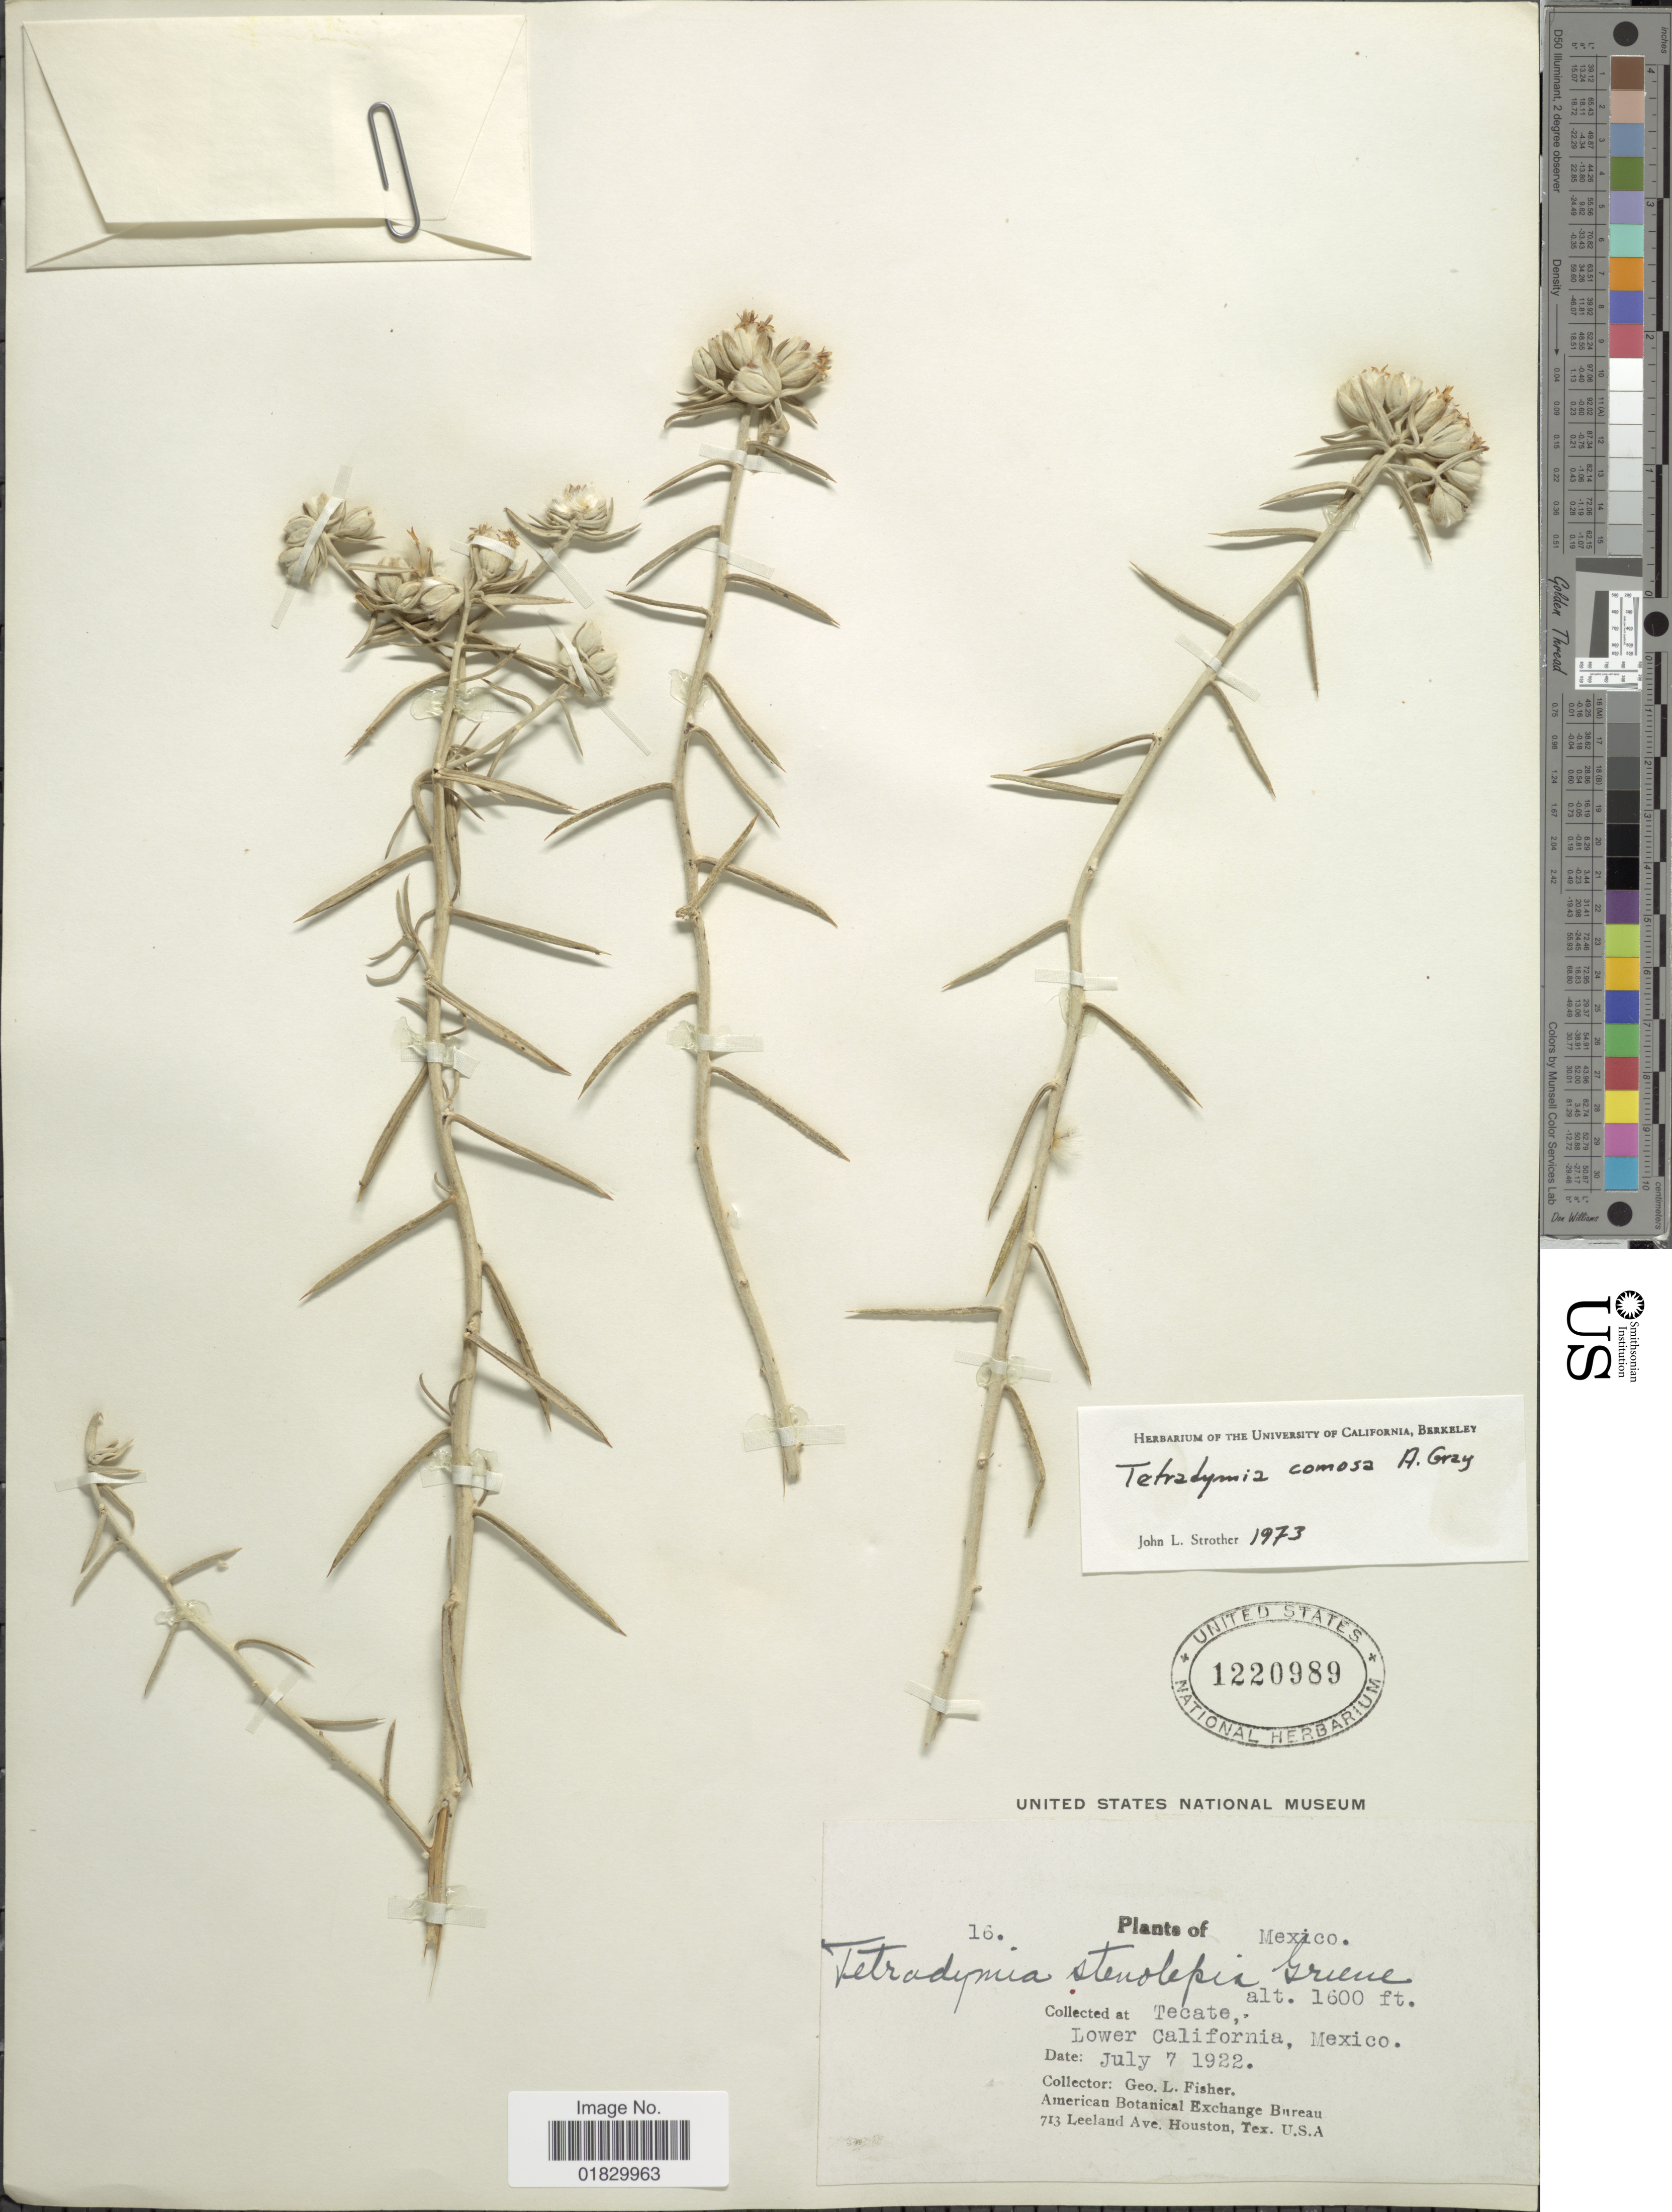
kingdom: Plantae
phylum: Tracheophyta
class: Magnoliopsida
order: Asterales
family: Asteraceae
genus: Tetradymia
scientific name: Tetradymia comosa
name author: A. Gray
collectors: G. L. Fisher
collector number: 16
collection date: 1922-07-07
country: Mexico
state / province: Baja California Norte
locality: Tecate, Lower California, Mexico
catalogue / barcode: US 1220989